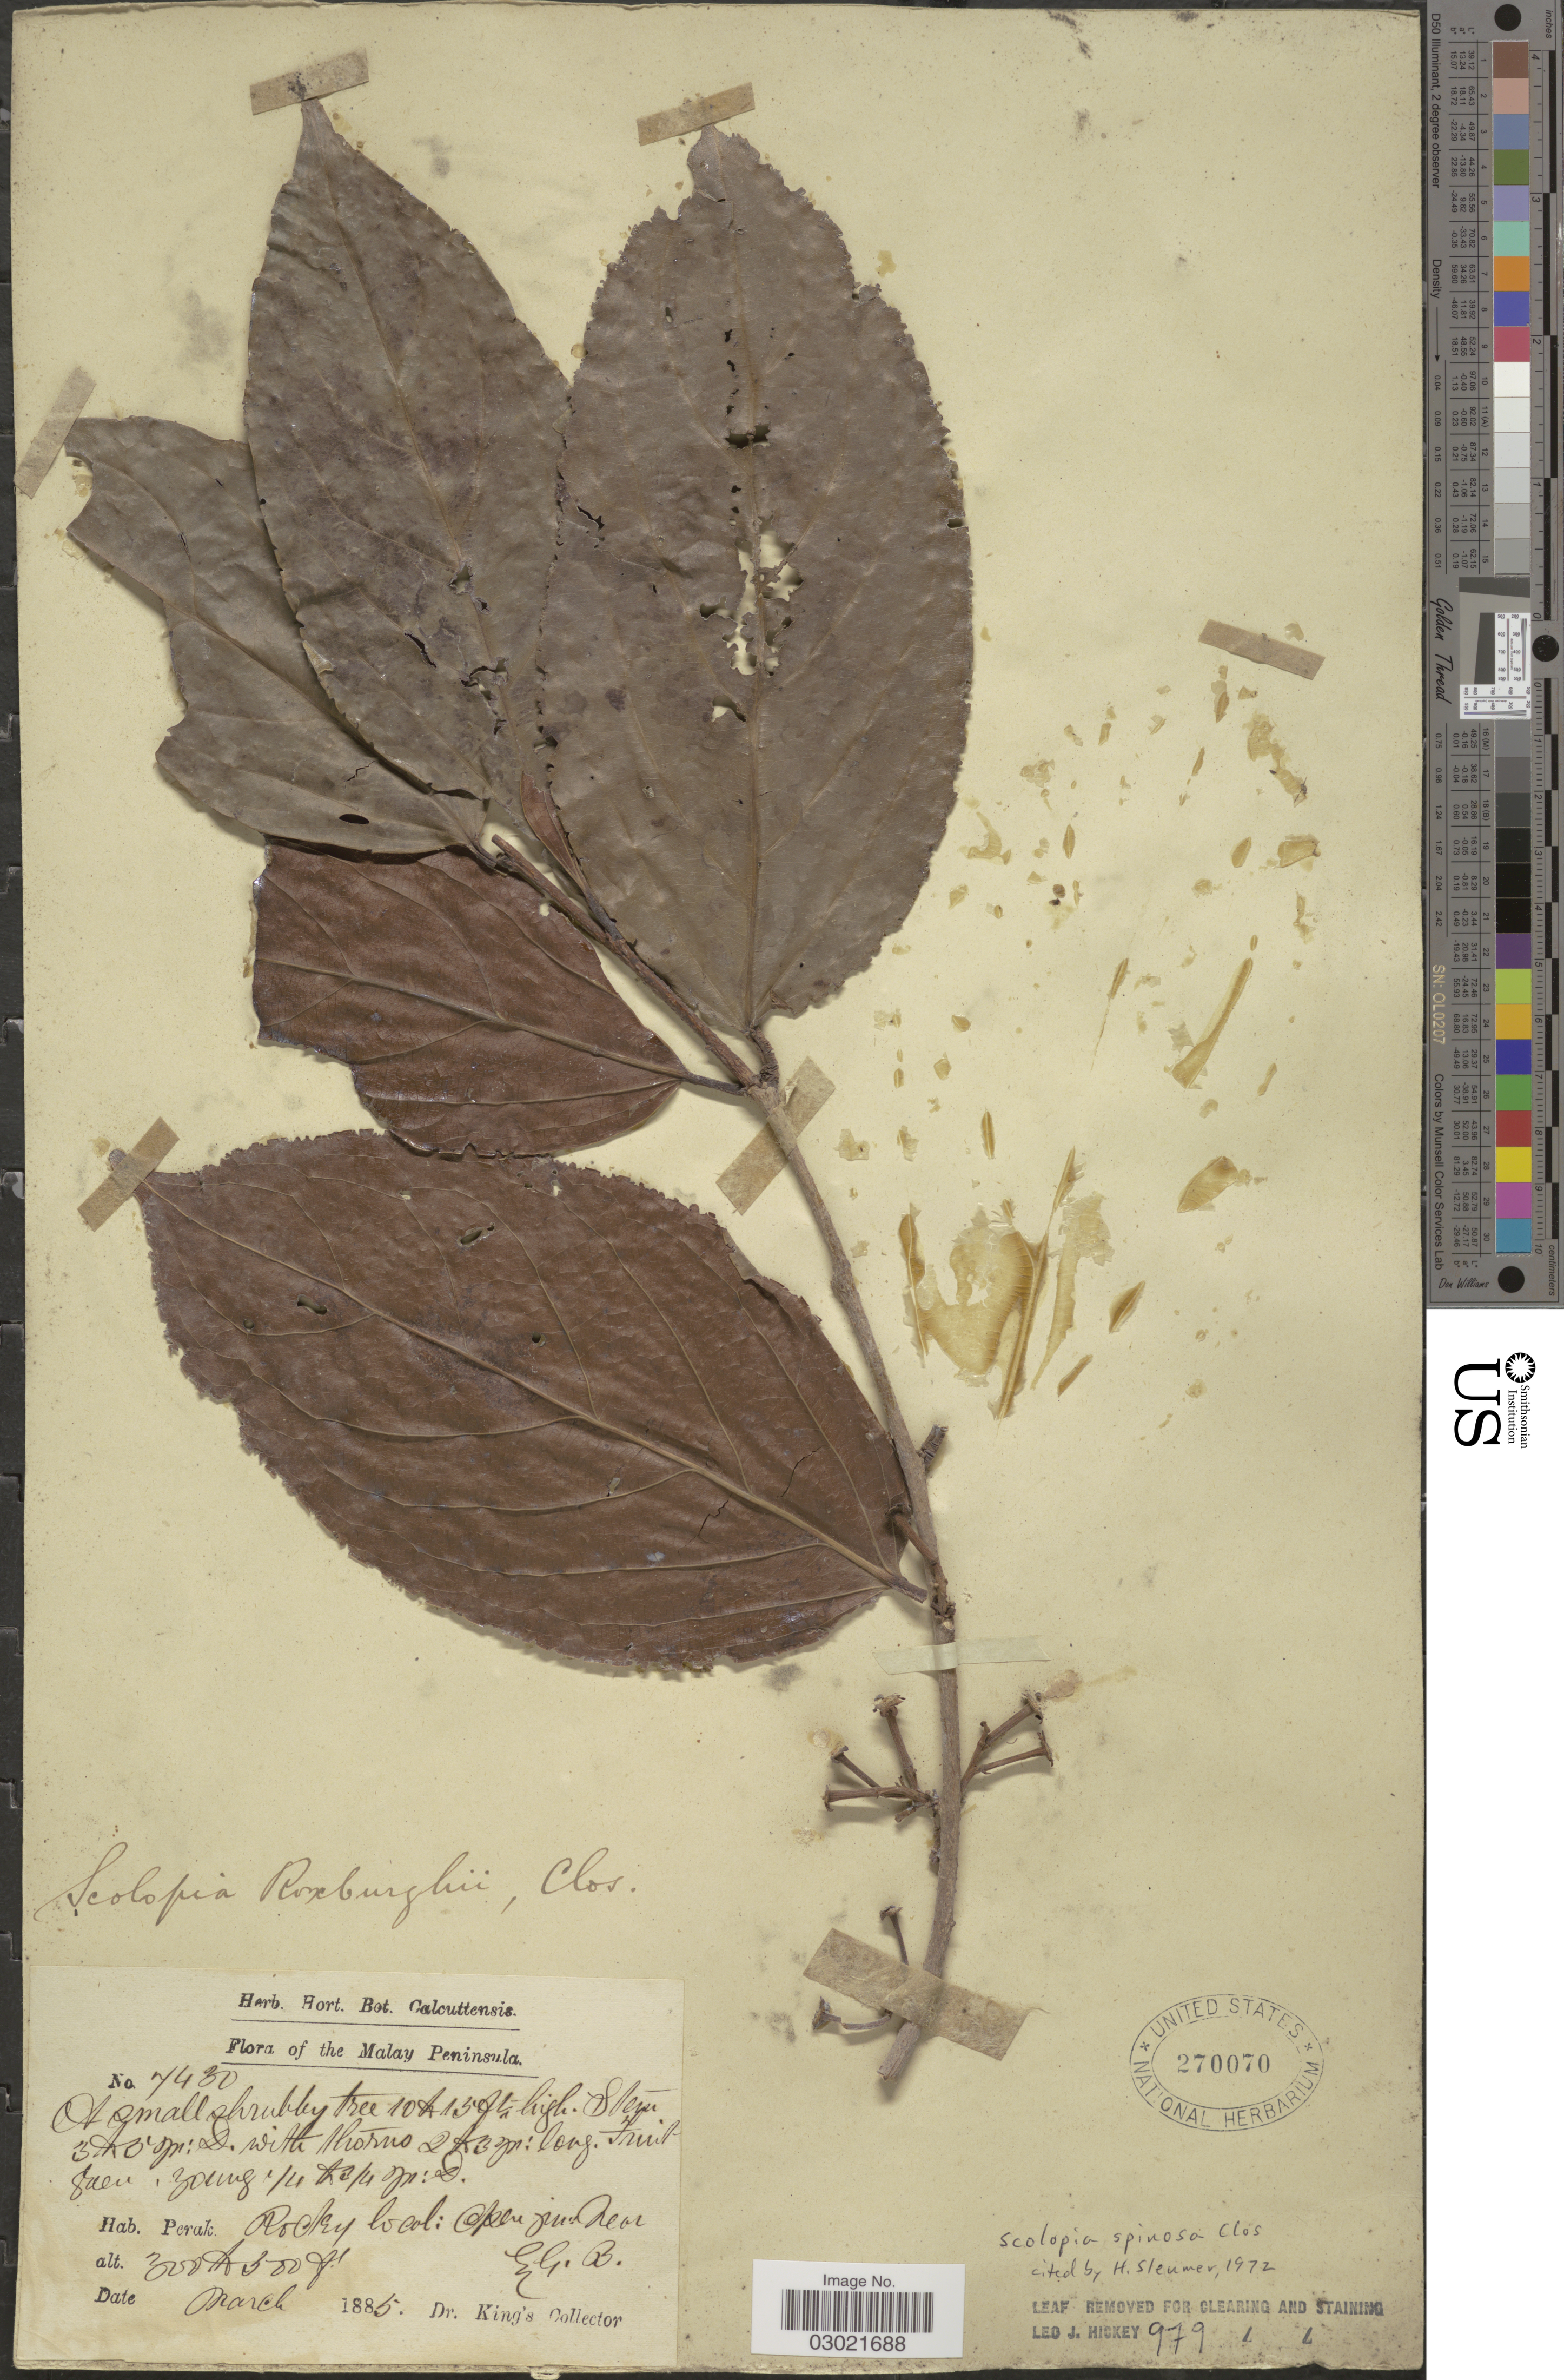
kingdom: Plantae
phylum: Tracheophyta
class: Magnoliopsida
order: Malpighiales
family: Salicaceae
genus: Scolopia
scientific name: Scolopia spinosa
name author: (Roxb.) Warb.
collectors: Dr. King's collector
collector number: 7430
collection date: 1885-03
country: Malaysia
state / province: Perak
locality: Malay Peninsula.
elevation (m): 91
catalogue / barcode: US 270070